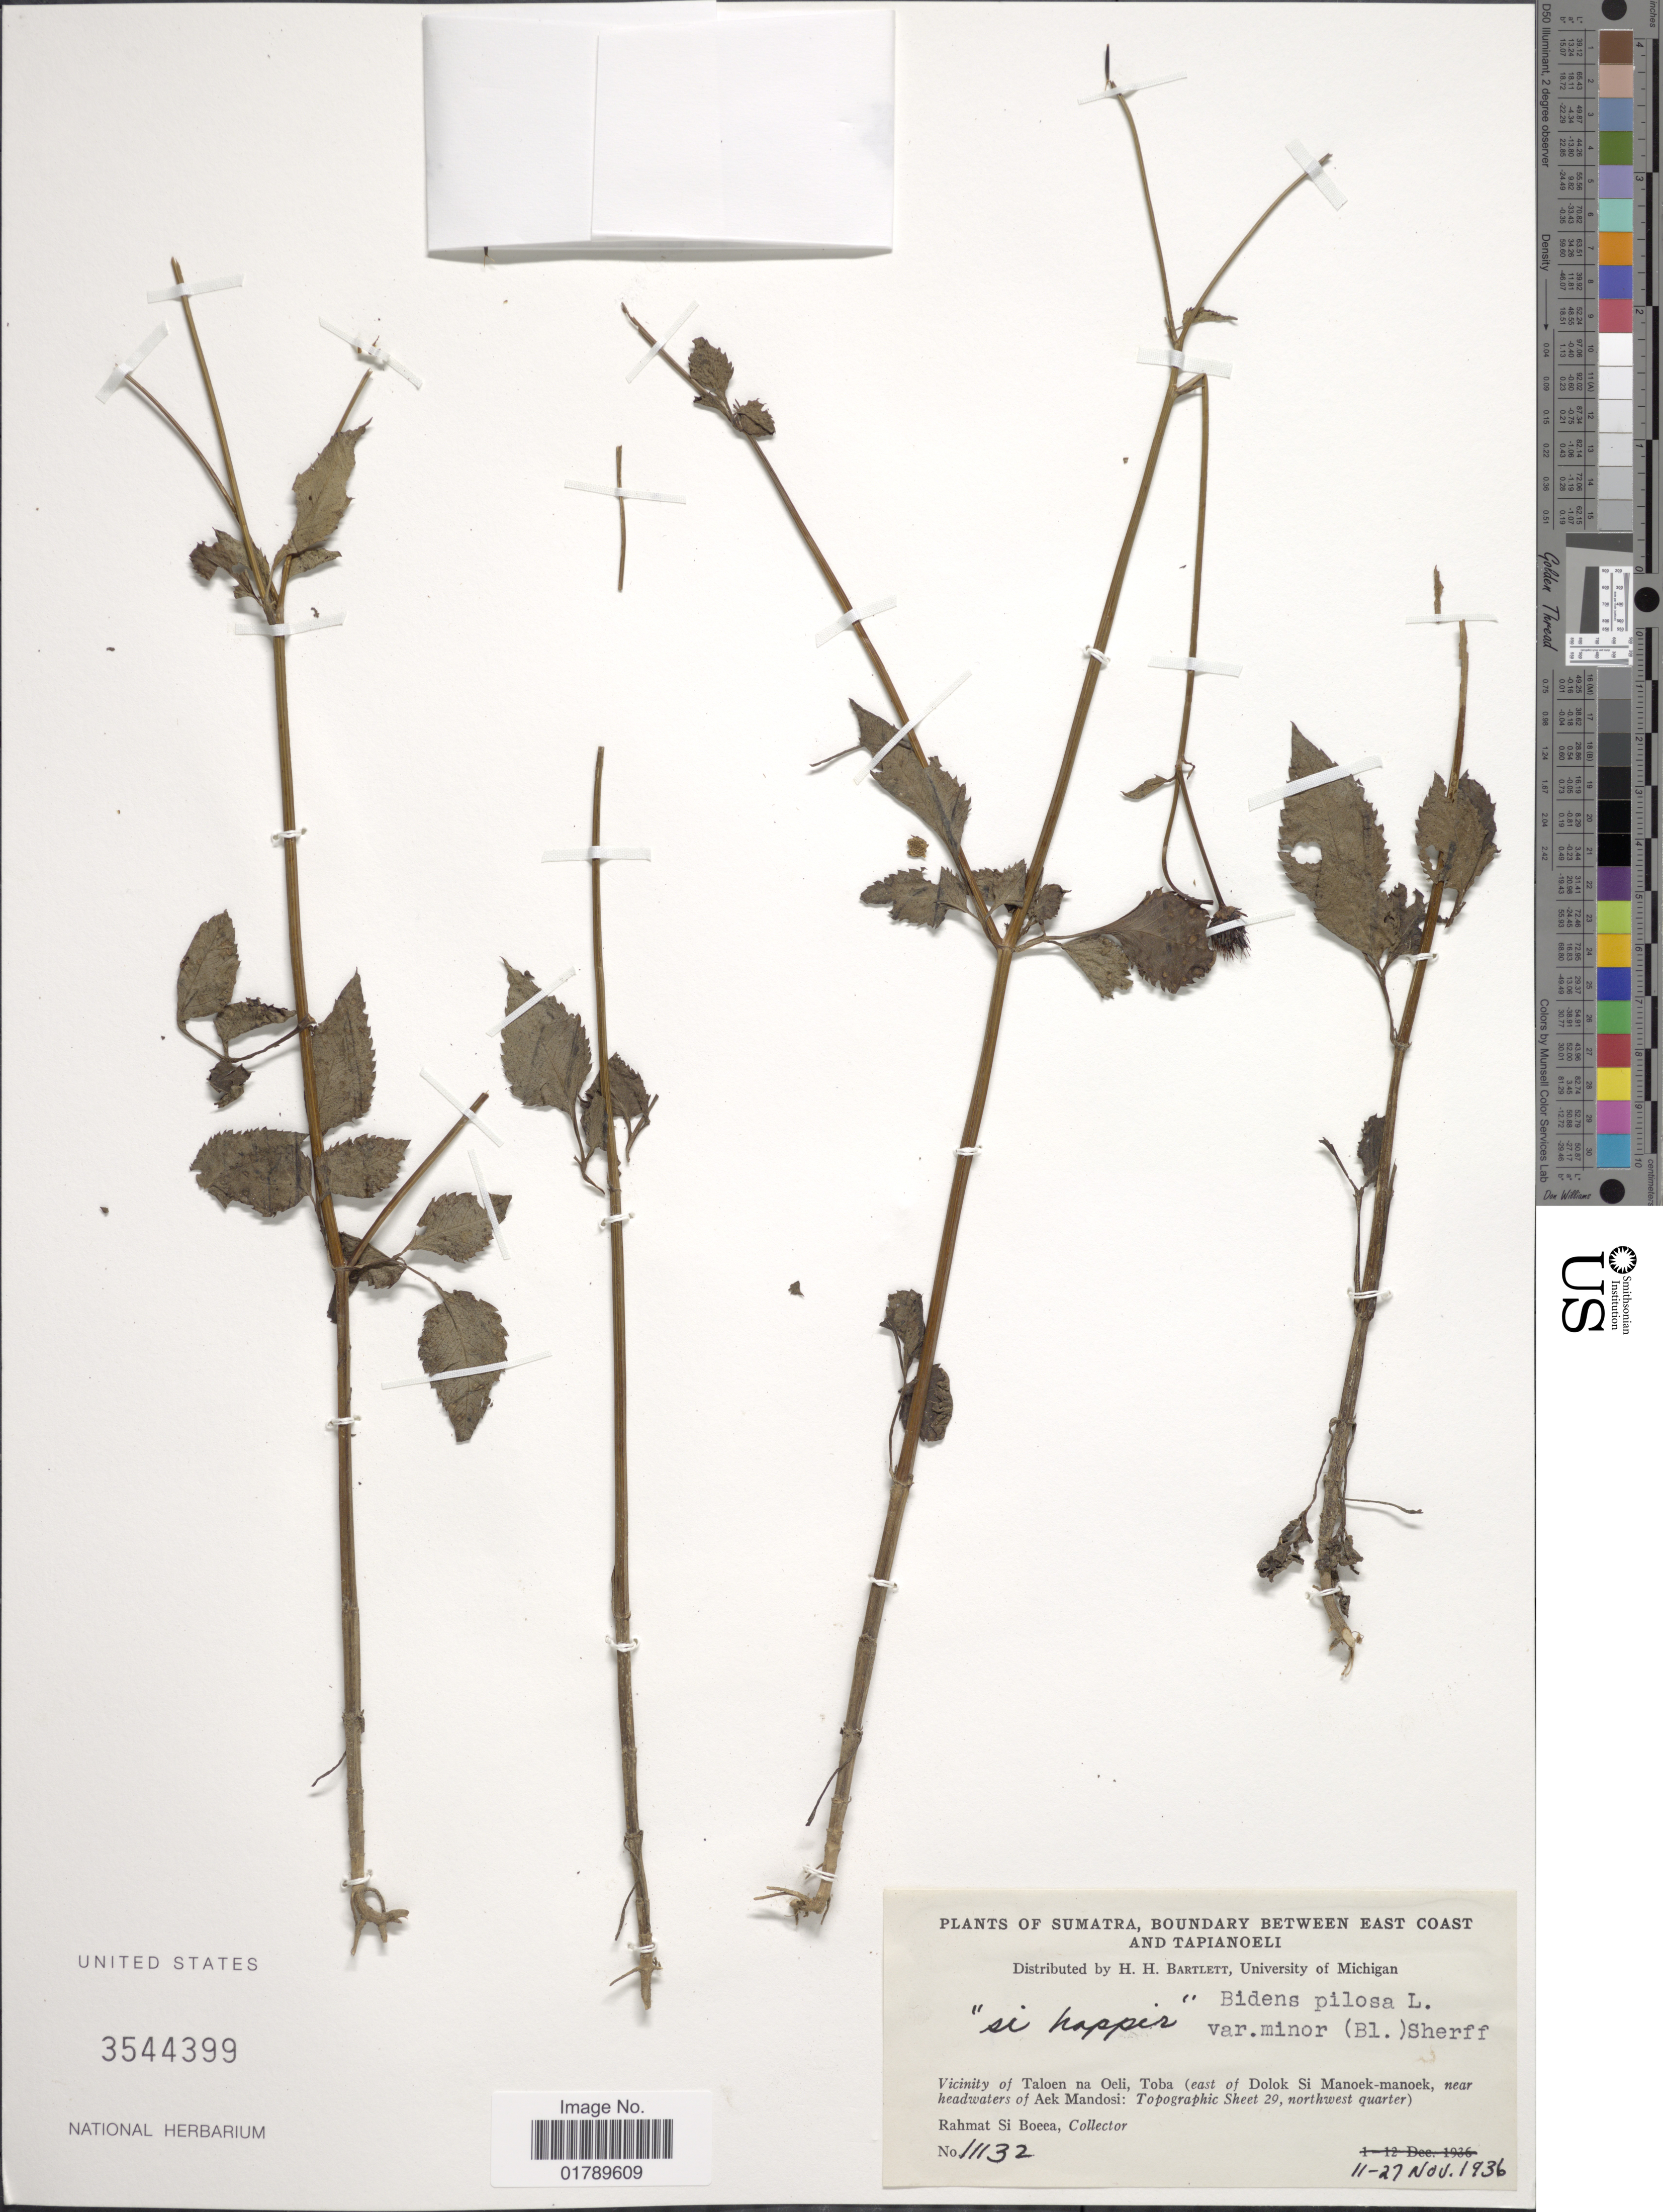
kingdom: Plantae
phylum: Tracheophyta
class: Magnoliopsida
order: Asterales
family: Asteraceae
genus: Bidens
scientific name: Bidens pilosa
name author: L.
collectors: Rahmat Si Boeea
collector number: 11132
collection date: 1936-11-11/1936-11-27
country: Indonesia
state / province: Sumatra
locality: Sumatra, boundary between East Coast and Tapianoeli. Vicinity of Taloen na oeli, Toba (east of Dolok Si Maniek-manoek, near headwaters of Aek Mandosi: Topograpich Sheet 29, northwest quarter)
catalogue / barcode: US 3544399